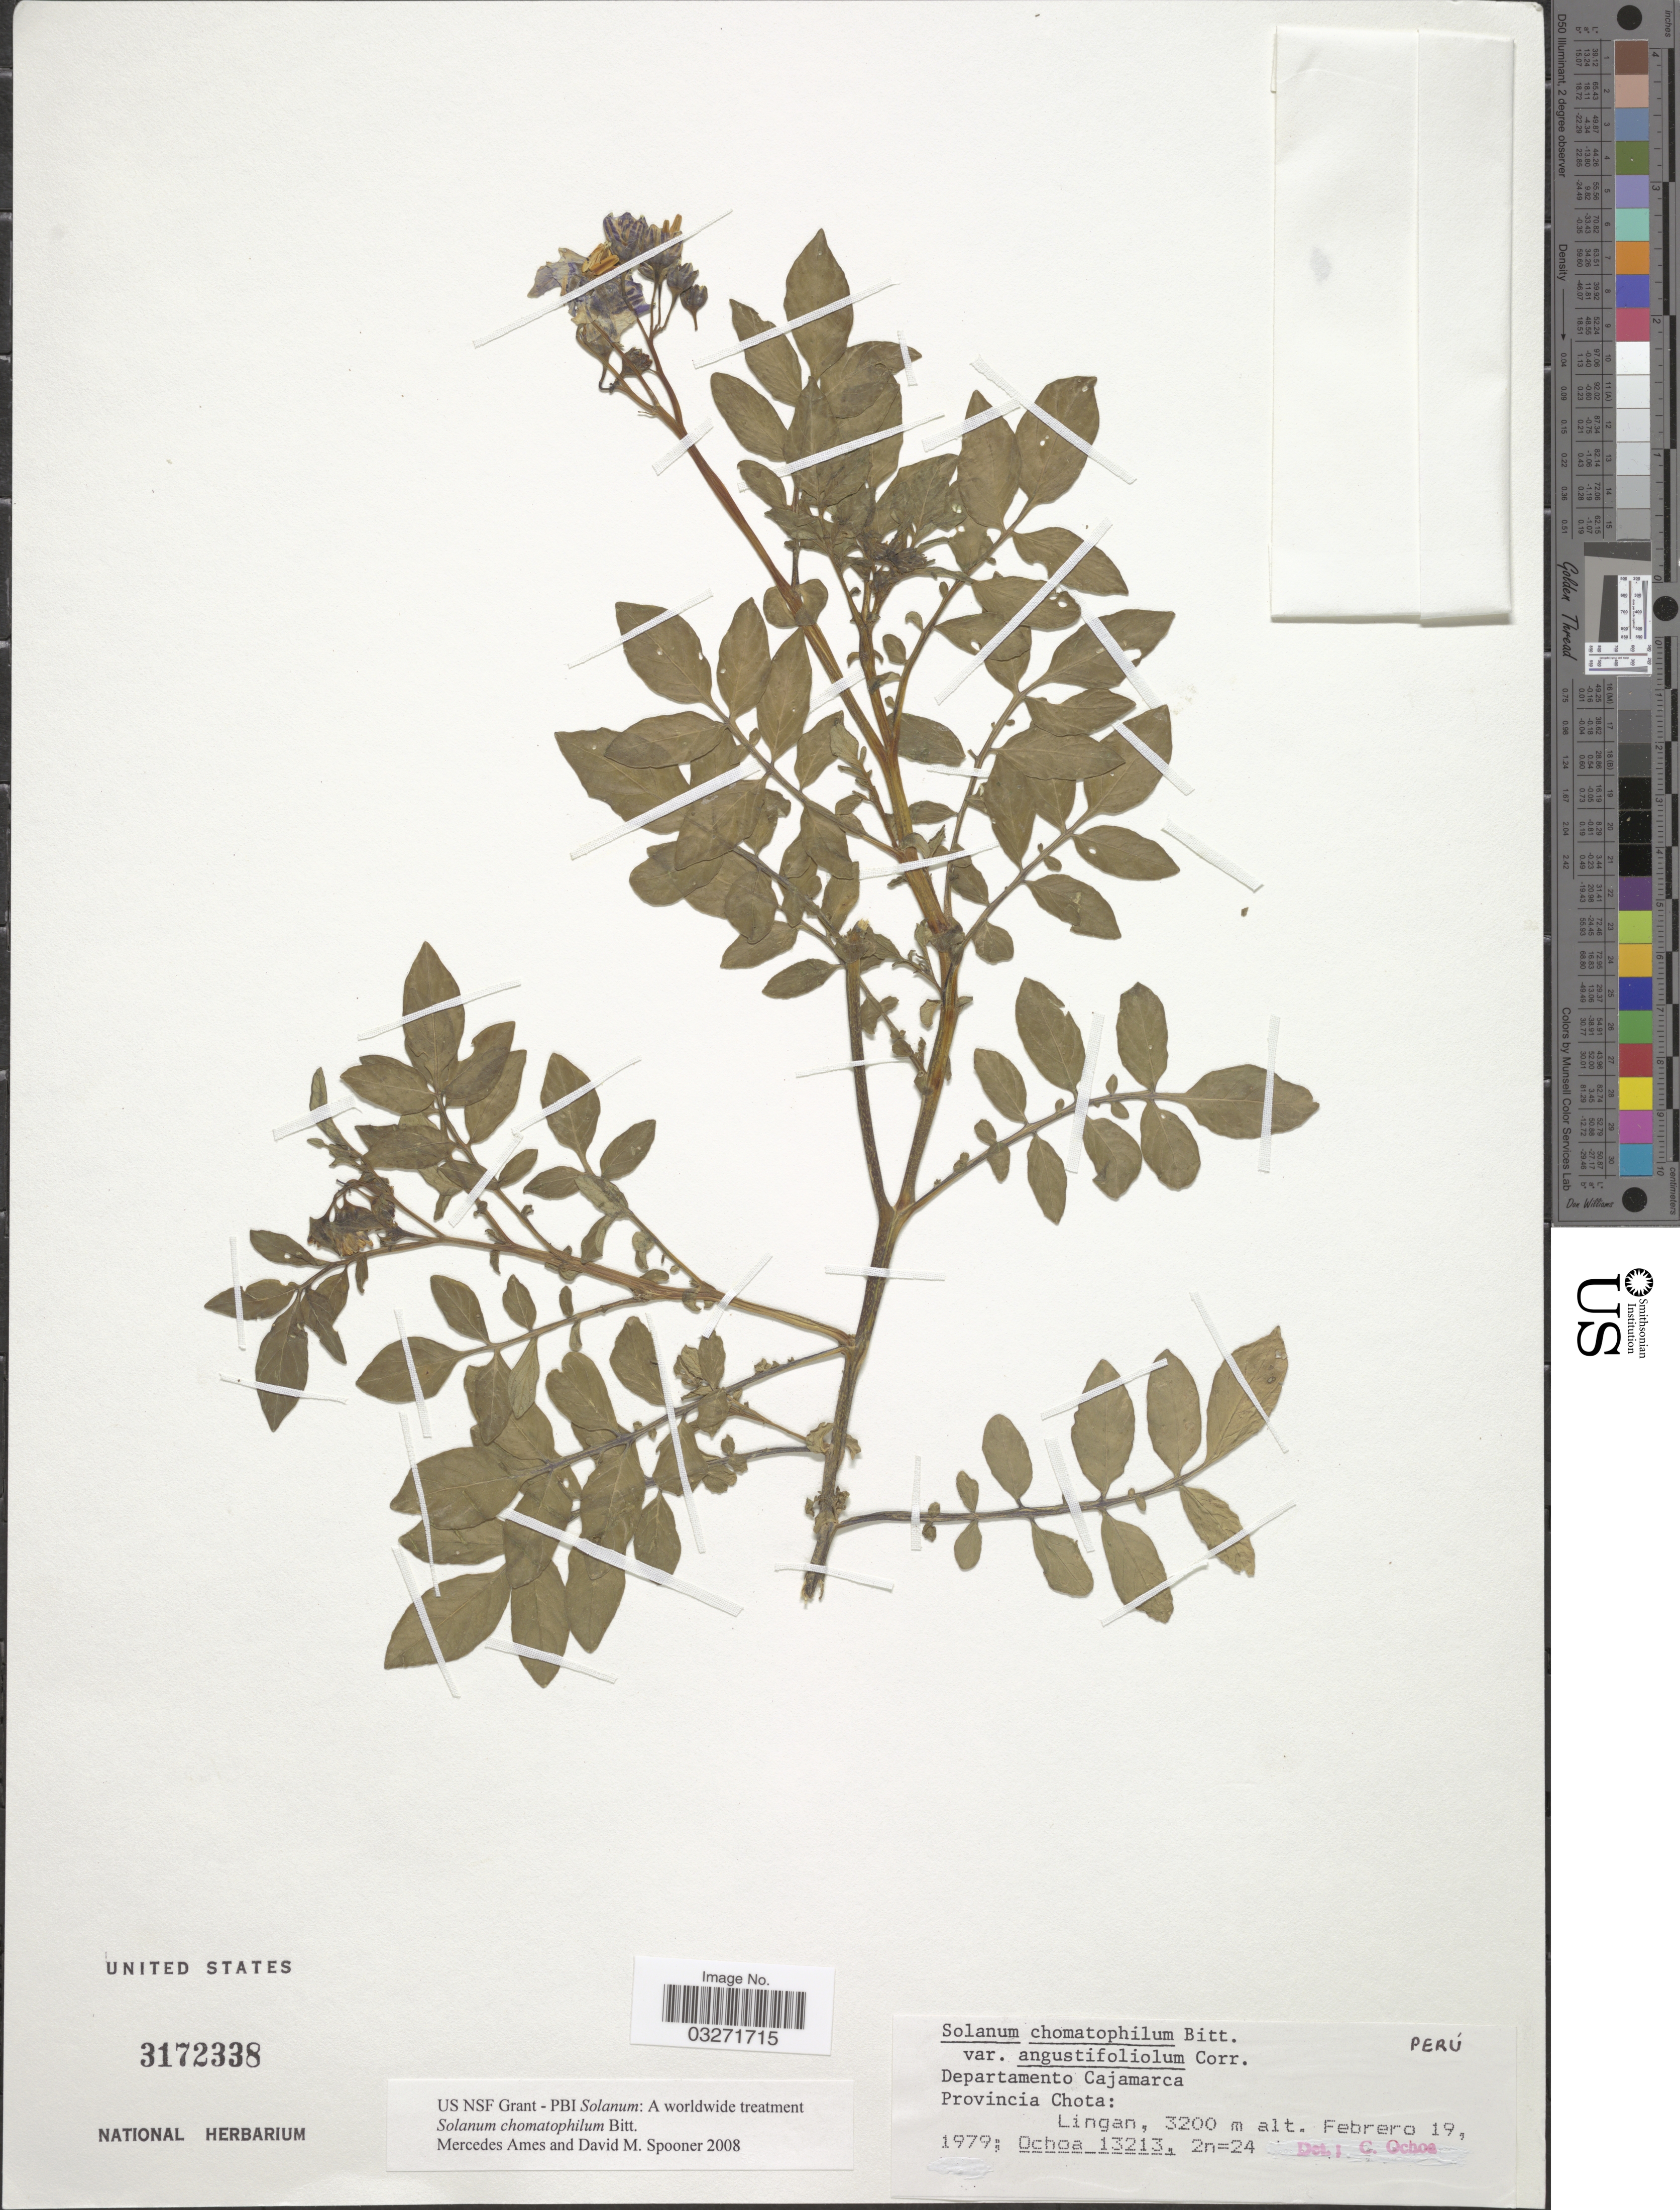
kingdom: Plantae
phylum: Tracheophyta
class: Magnoliopsida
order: Solanales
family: Solanaceae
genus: Solanum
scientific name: Solanum chomatophilum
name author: Bitter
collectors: -. Ochoa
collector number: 13213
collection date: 1979-02-19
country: Peru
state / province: Cajamarca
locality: Departamento Cajamarca. Provincia Chota: Lingan.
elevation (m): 3200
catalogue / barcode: US 3172338